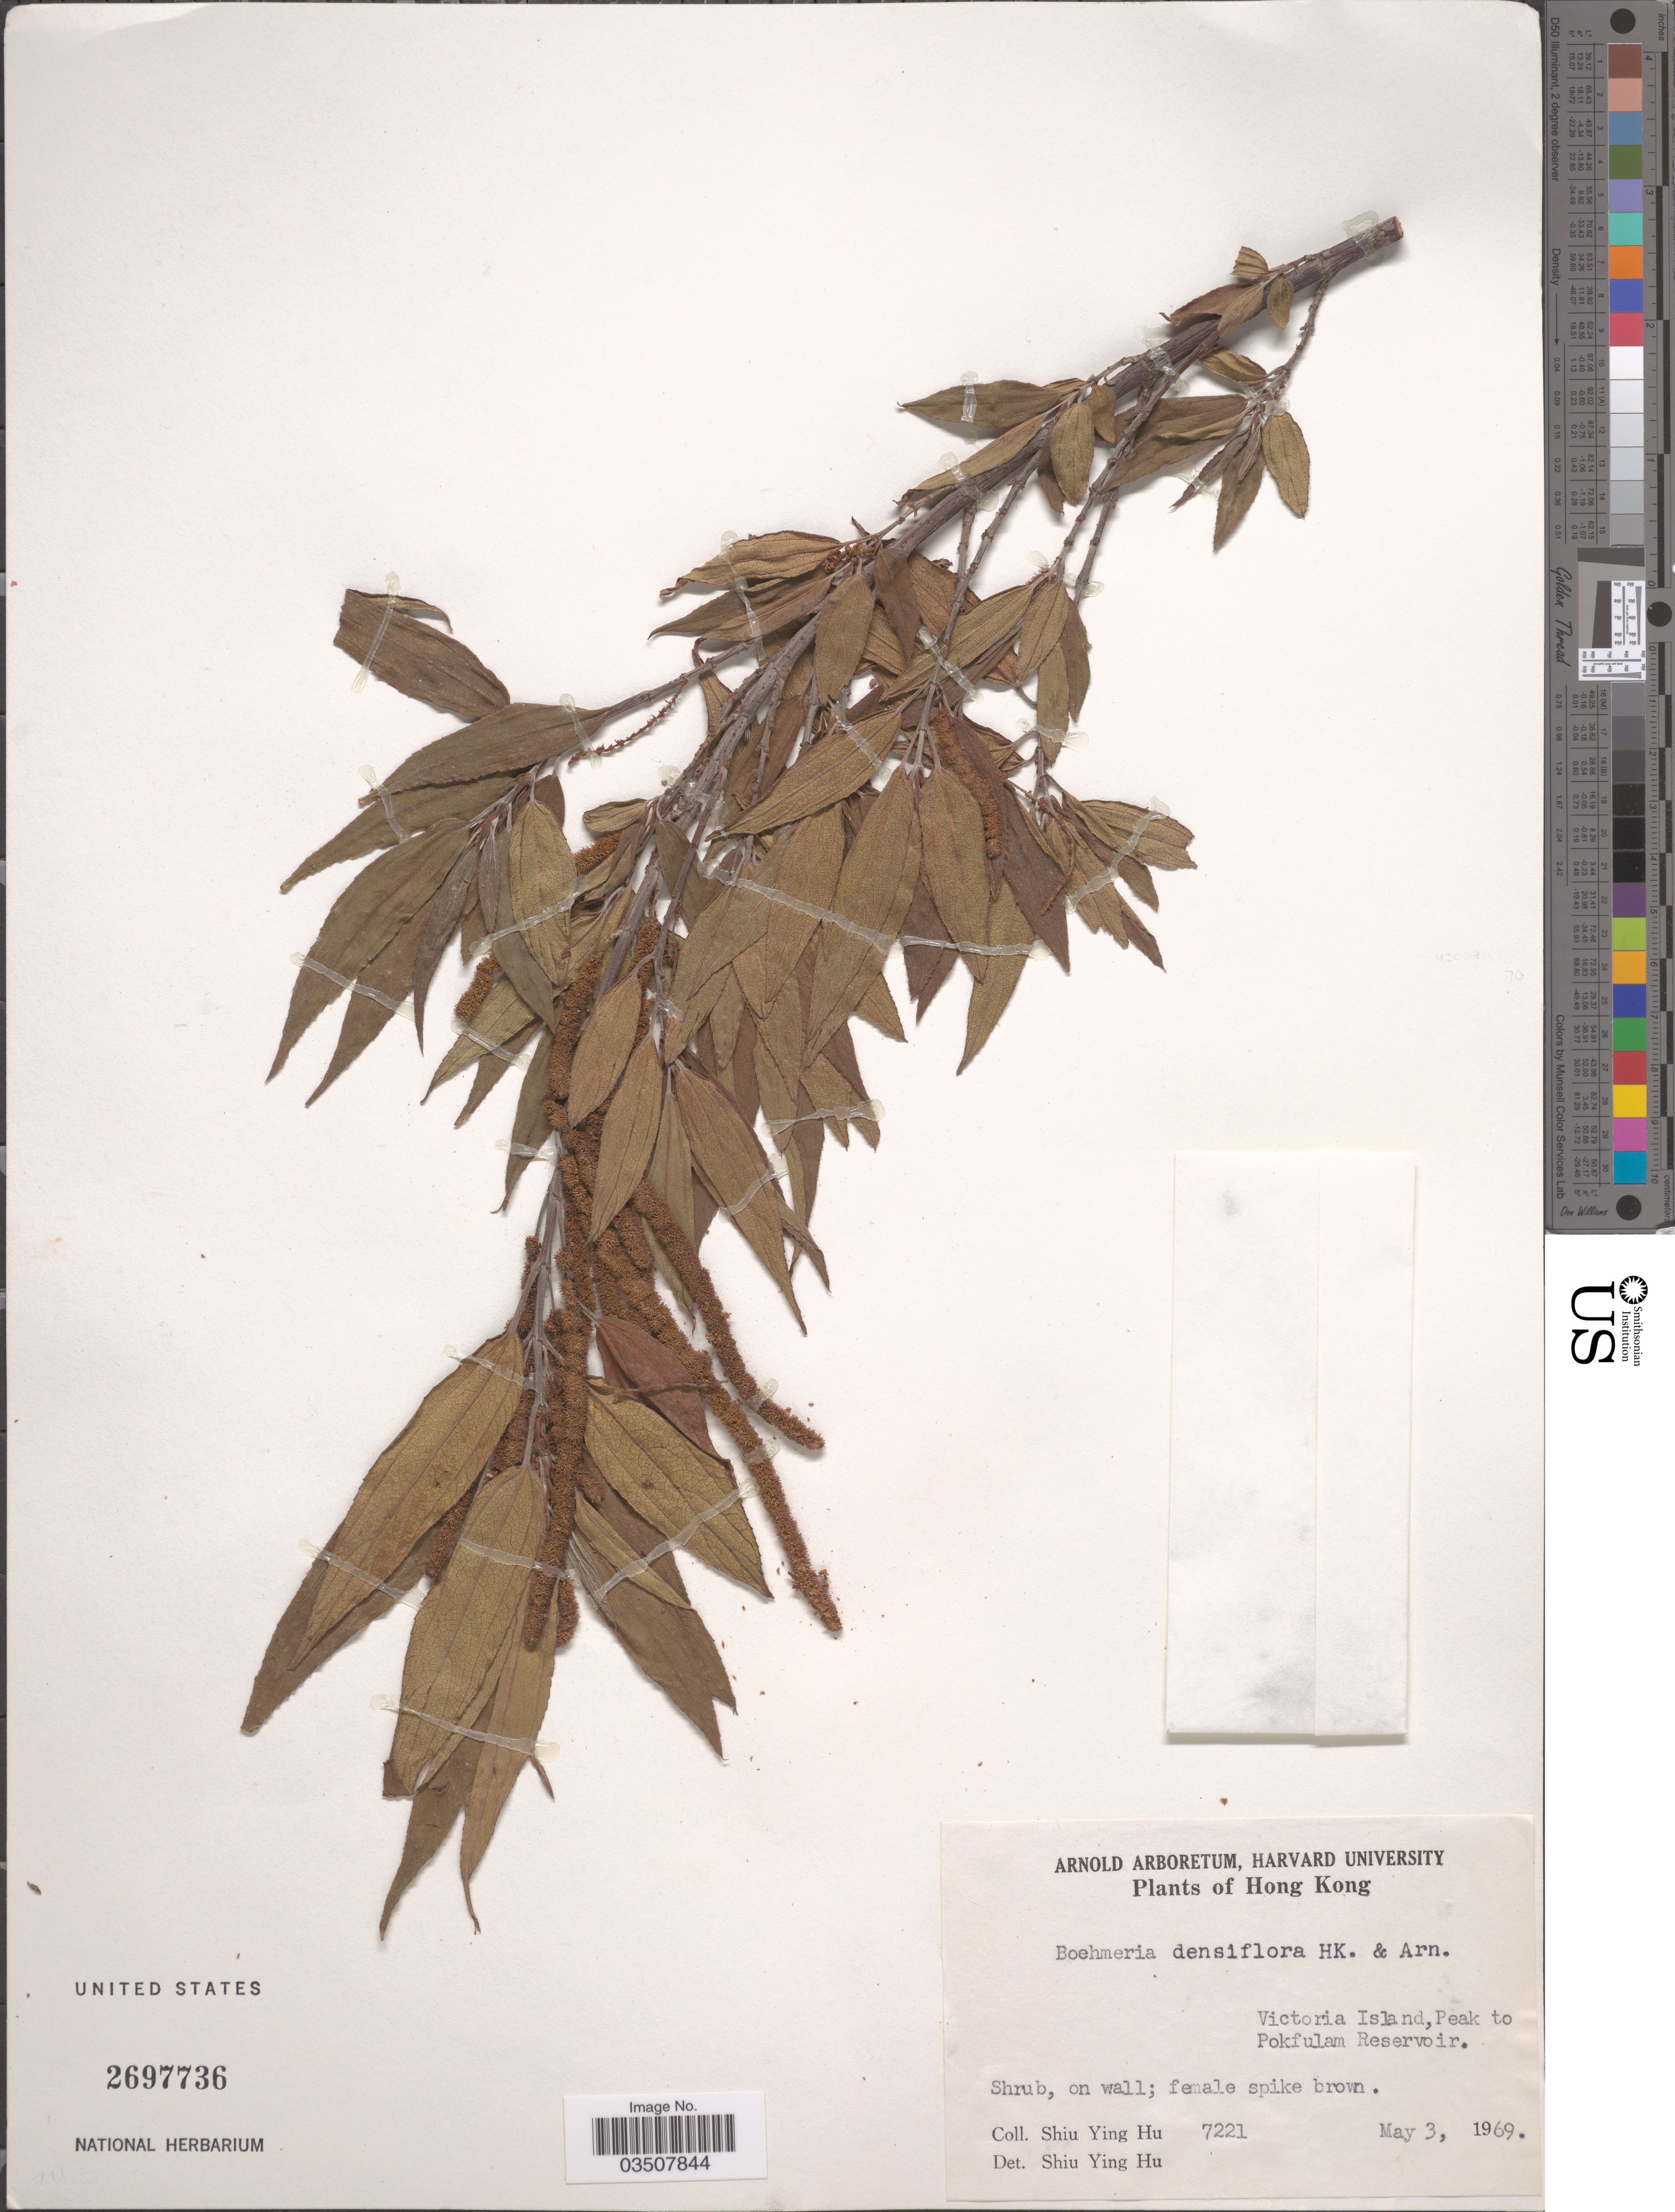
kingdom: Plantae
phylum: Tracheophyta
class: Magnoliopsida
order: Rosales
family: Urticaceae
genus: Boehmeria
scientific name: Boehmeria densiflora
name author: Hook. & Arn.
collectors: S. Y. Hu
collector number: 7221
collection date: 1969-05-03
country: China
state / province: Hong Kong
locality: Victoria Island, Peak to Pokfulam Reservoir.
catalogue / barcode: US 2697736